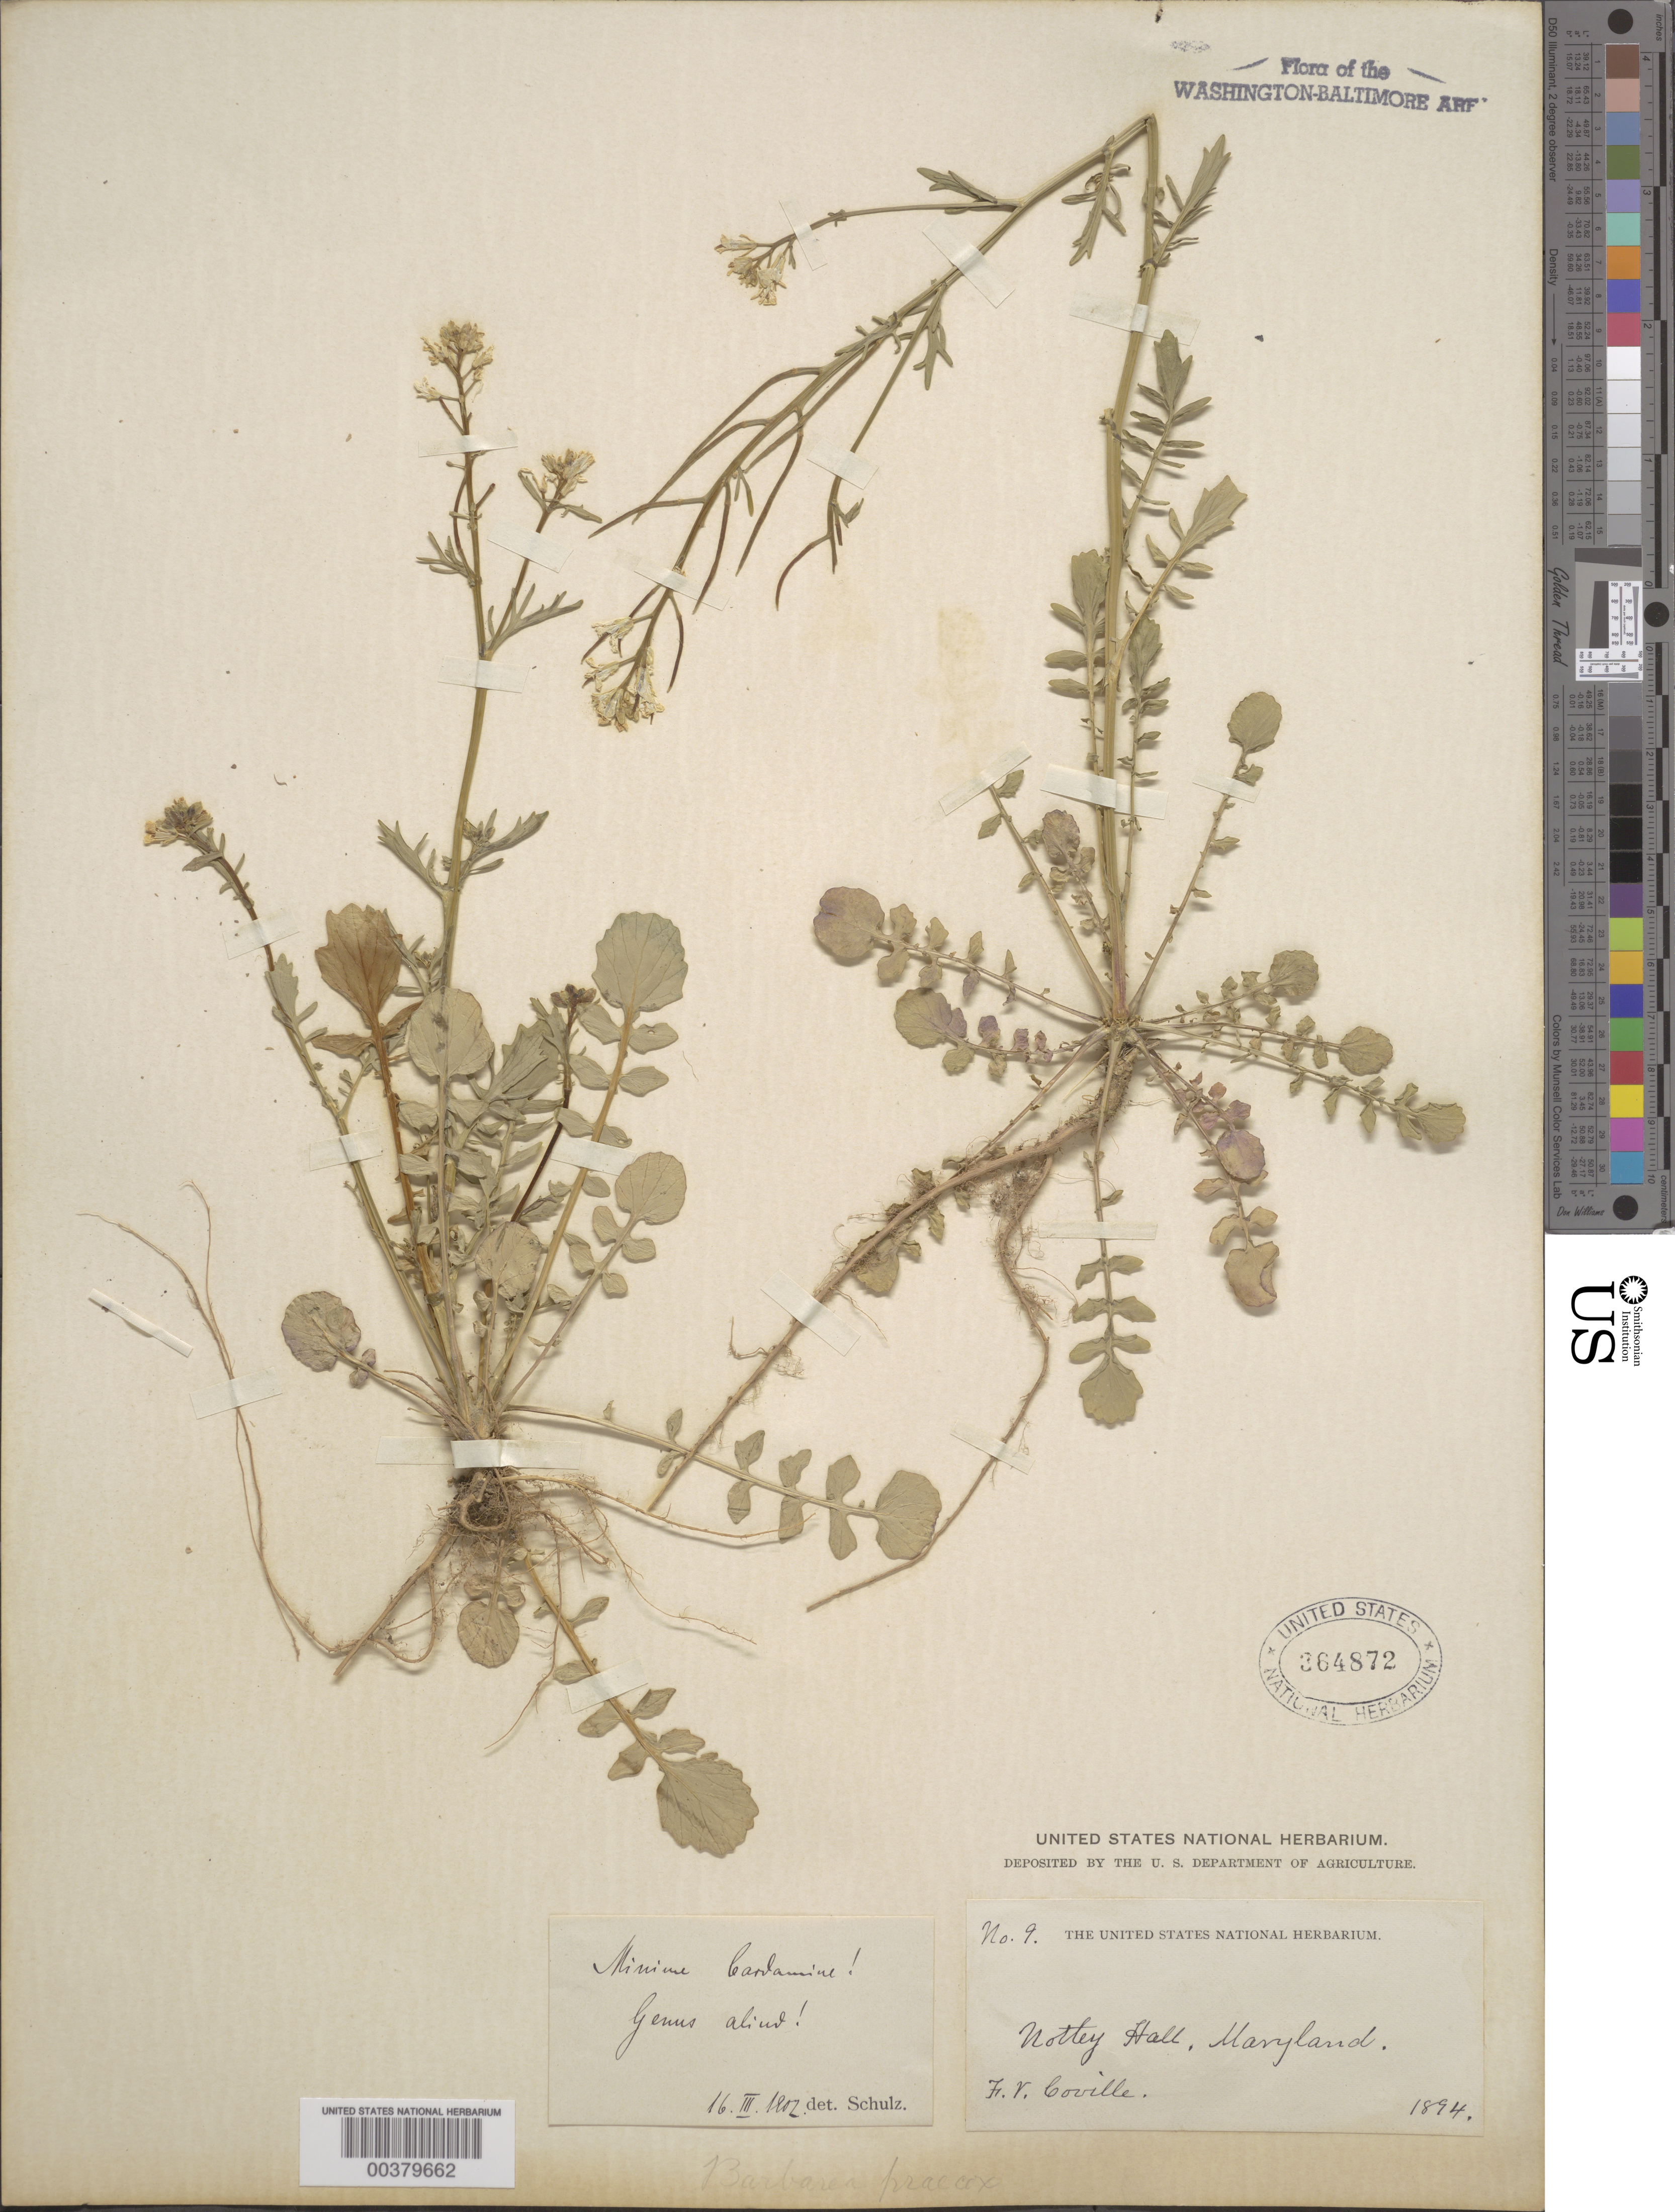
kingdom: Plantae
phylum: Tracheophyta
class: Magnoliopsida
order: Brassicales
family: Brassicaceae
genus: Barbarea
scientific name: Barbarea verna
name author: (Mill.) Asch.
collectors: F. V. Coville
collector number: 9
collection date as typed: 1894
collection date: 1894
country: United States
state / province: Maryland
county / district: Prince George's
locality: Notley Hall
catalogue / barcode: US 364872